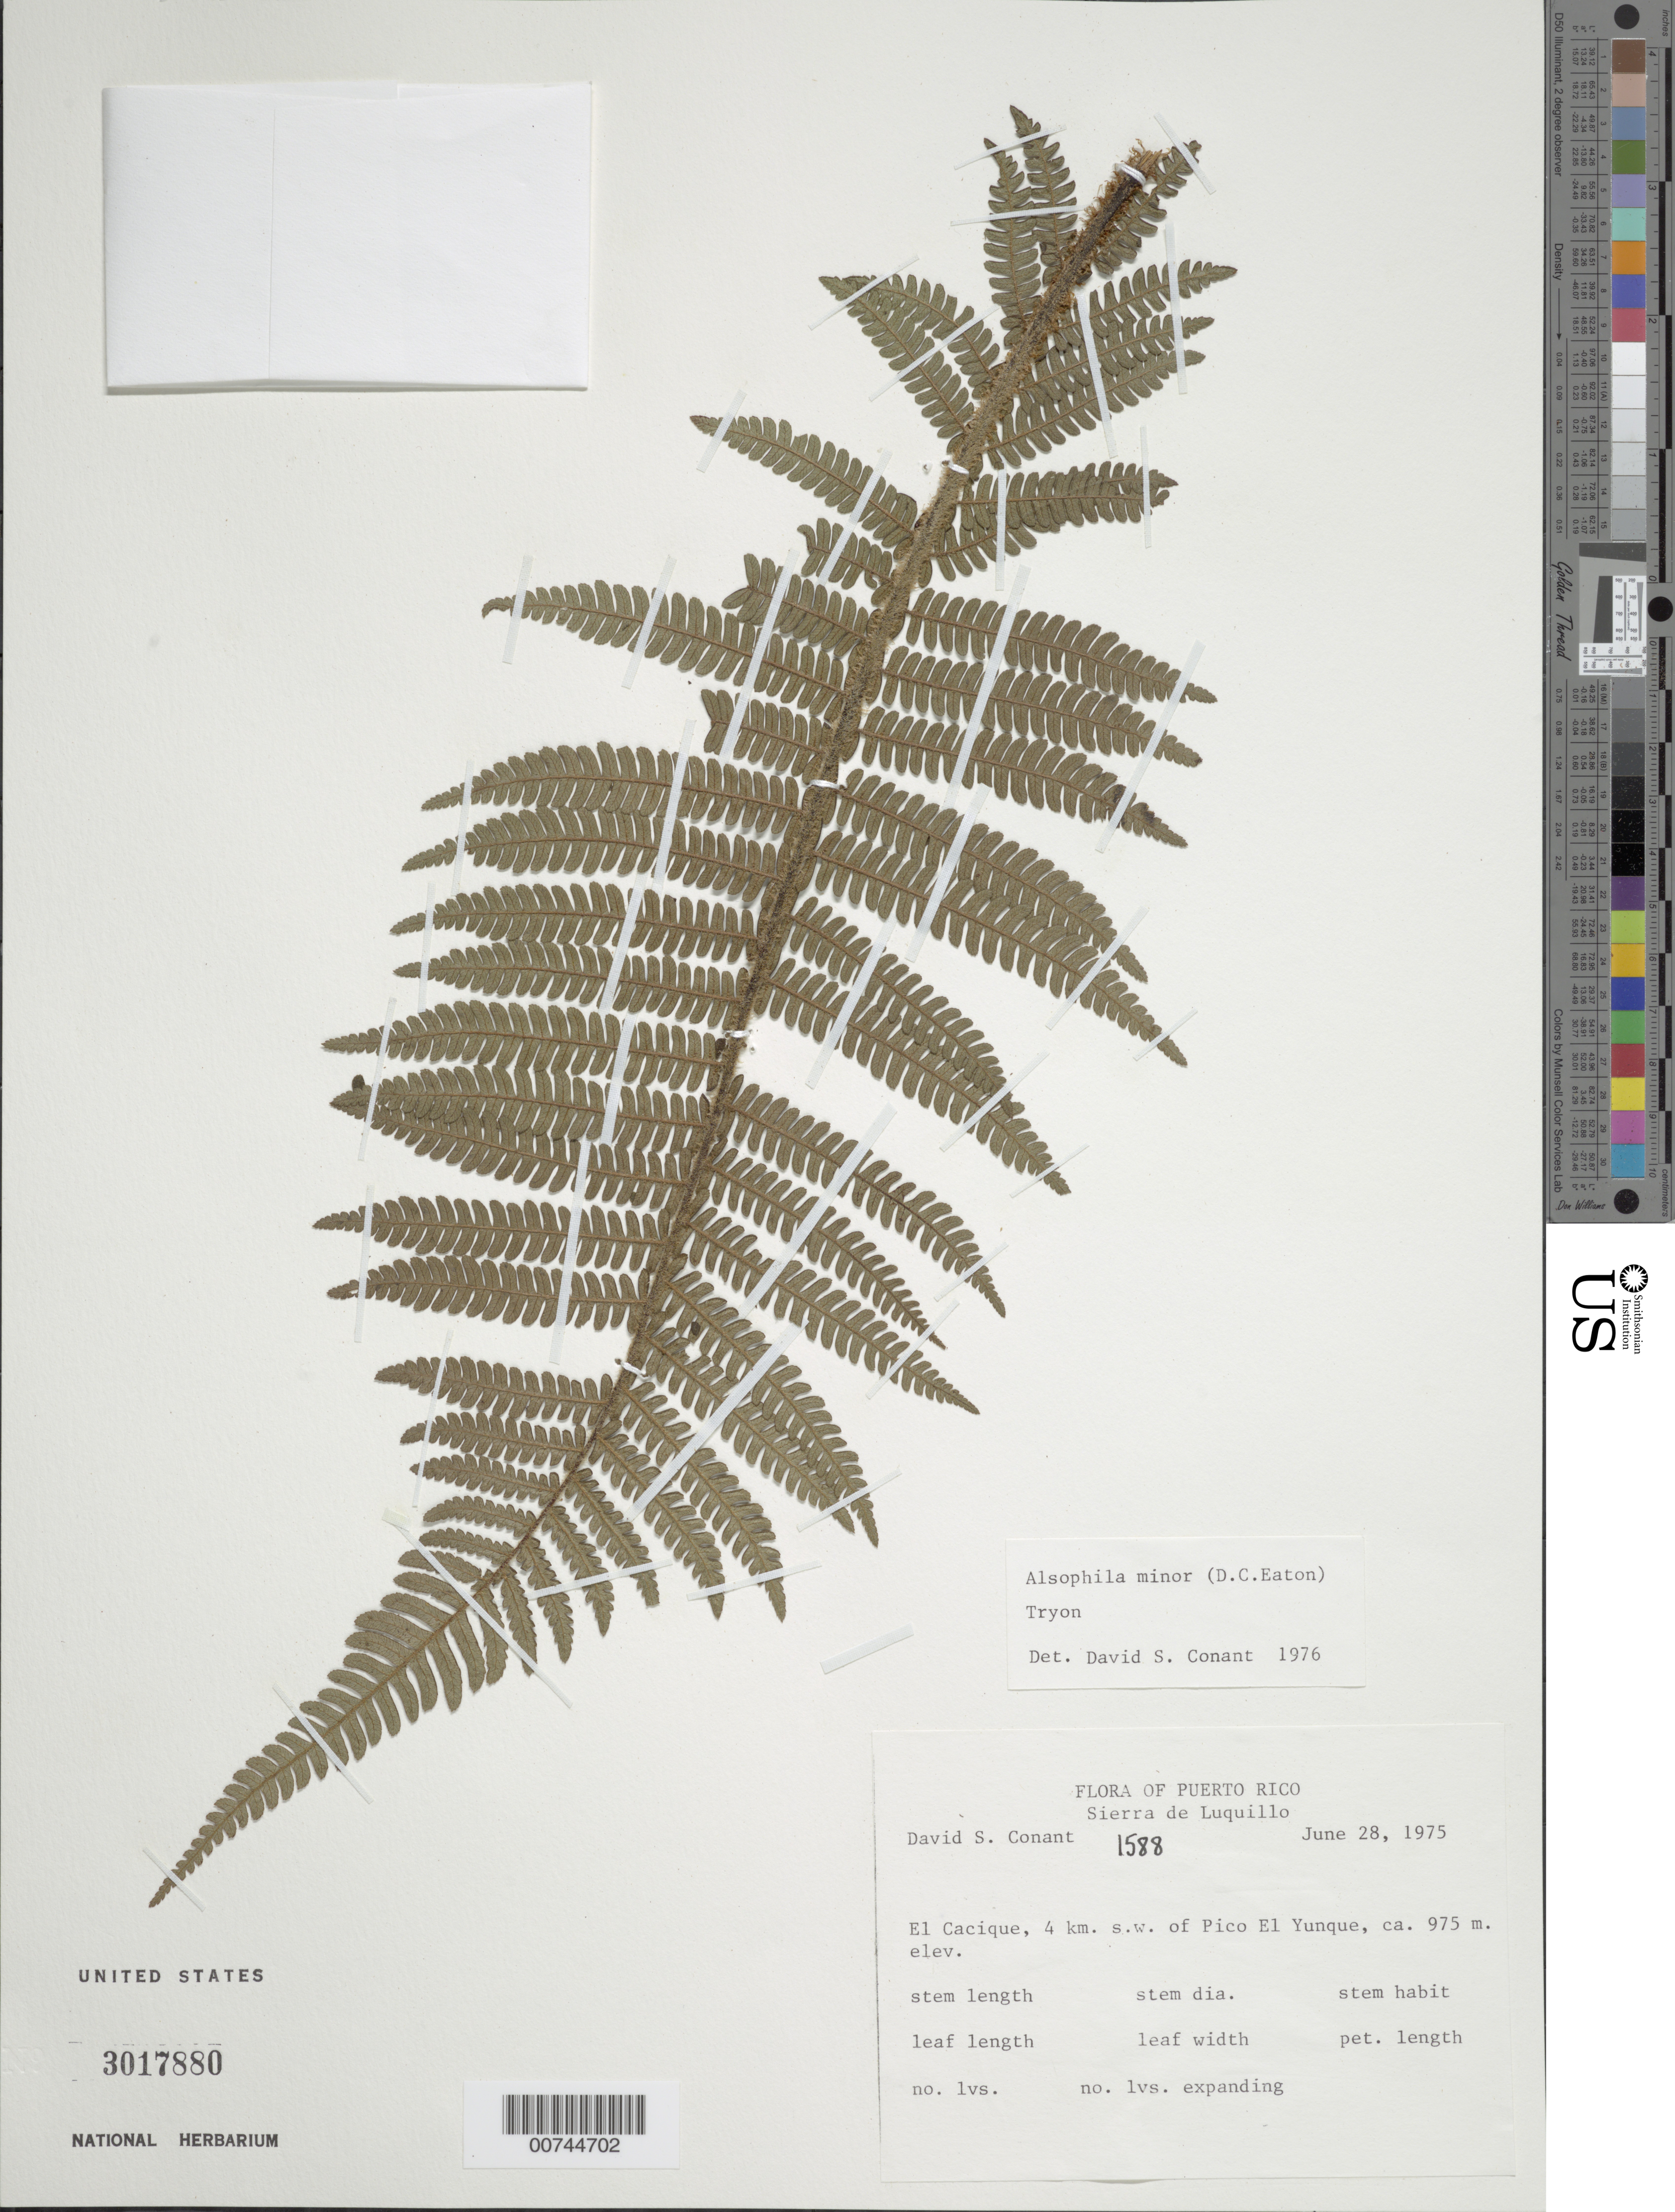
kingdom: Plantae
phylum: Tracheophyta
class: Polypodiopsida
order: Cyatheales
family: Cyatheaceae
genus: Alsophila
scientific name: Alsophila minor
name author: (D.C. Eaton) R.M. Tryon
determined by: Conant, D. S.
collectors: D. S. Conant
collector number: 1588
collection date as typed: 28 Jun 1975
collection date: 1975-06-28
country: Puerto Rico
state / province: Luquillo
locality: Sierra de Luquillo, El Cacique, 4 km SW of Pico El Yunque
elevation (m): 975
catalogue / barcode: US 3017880